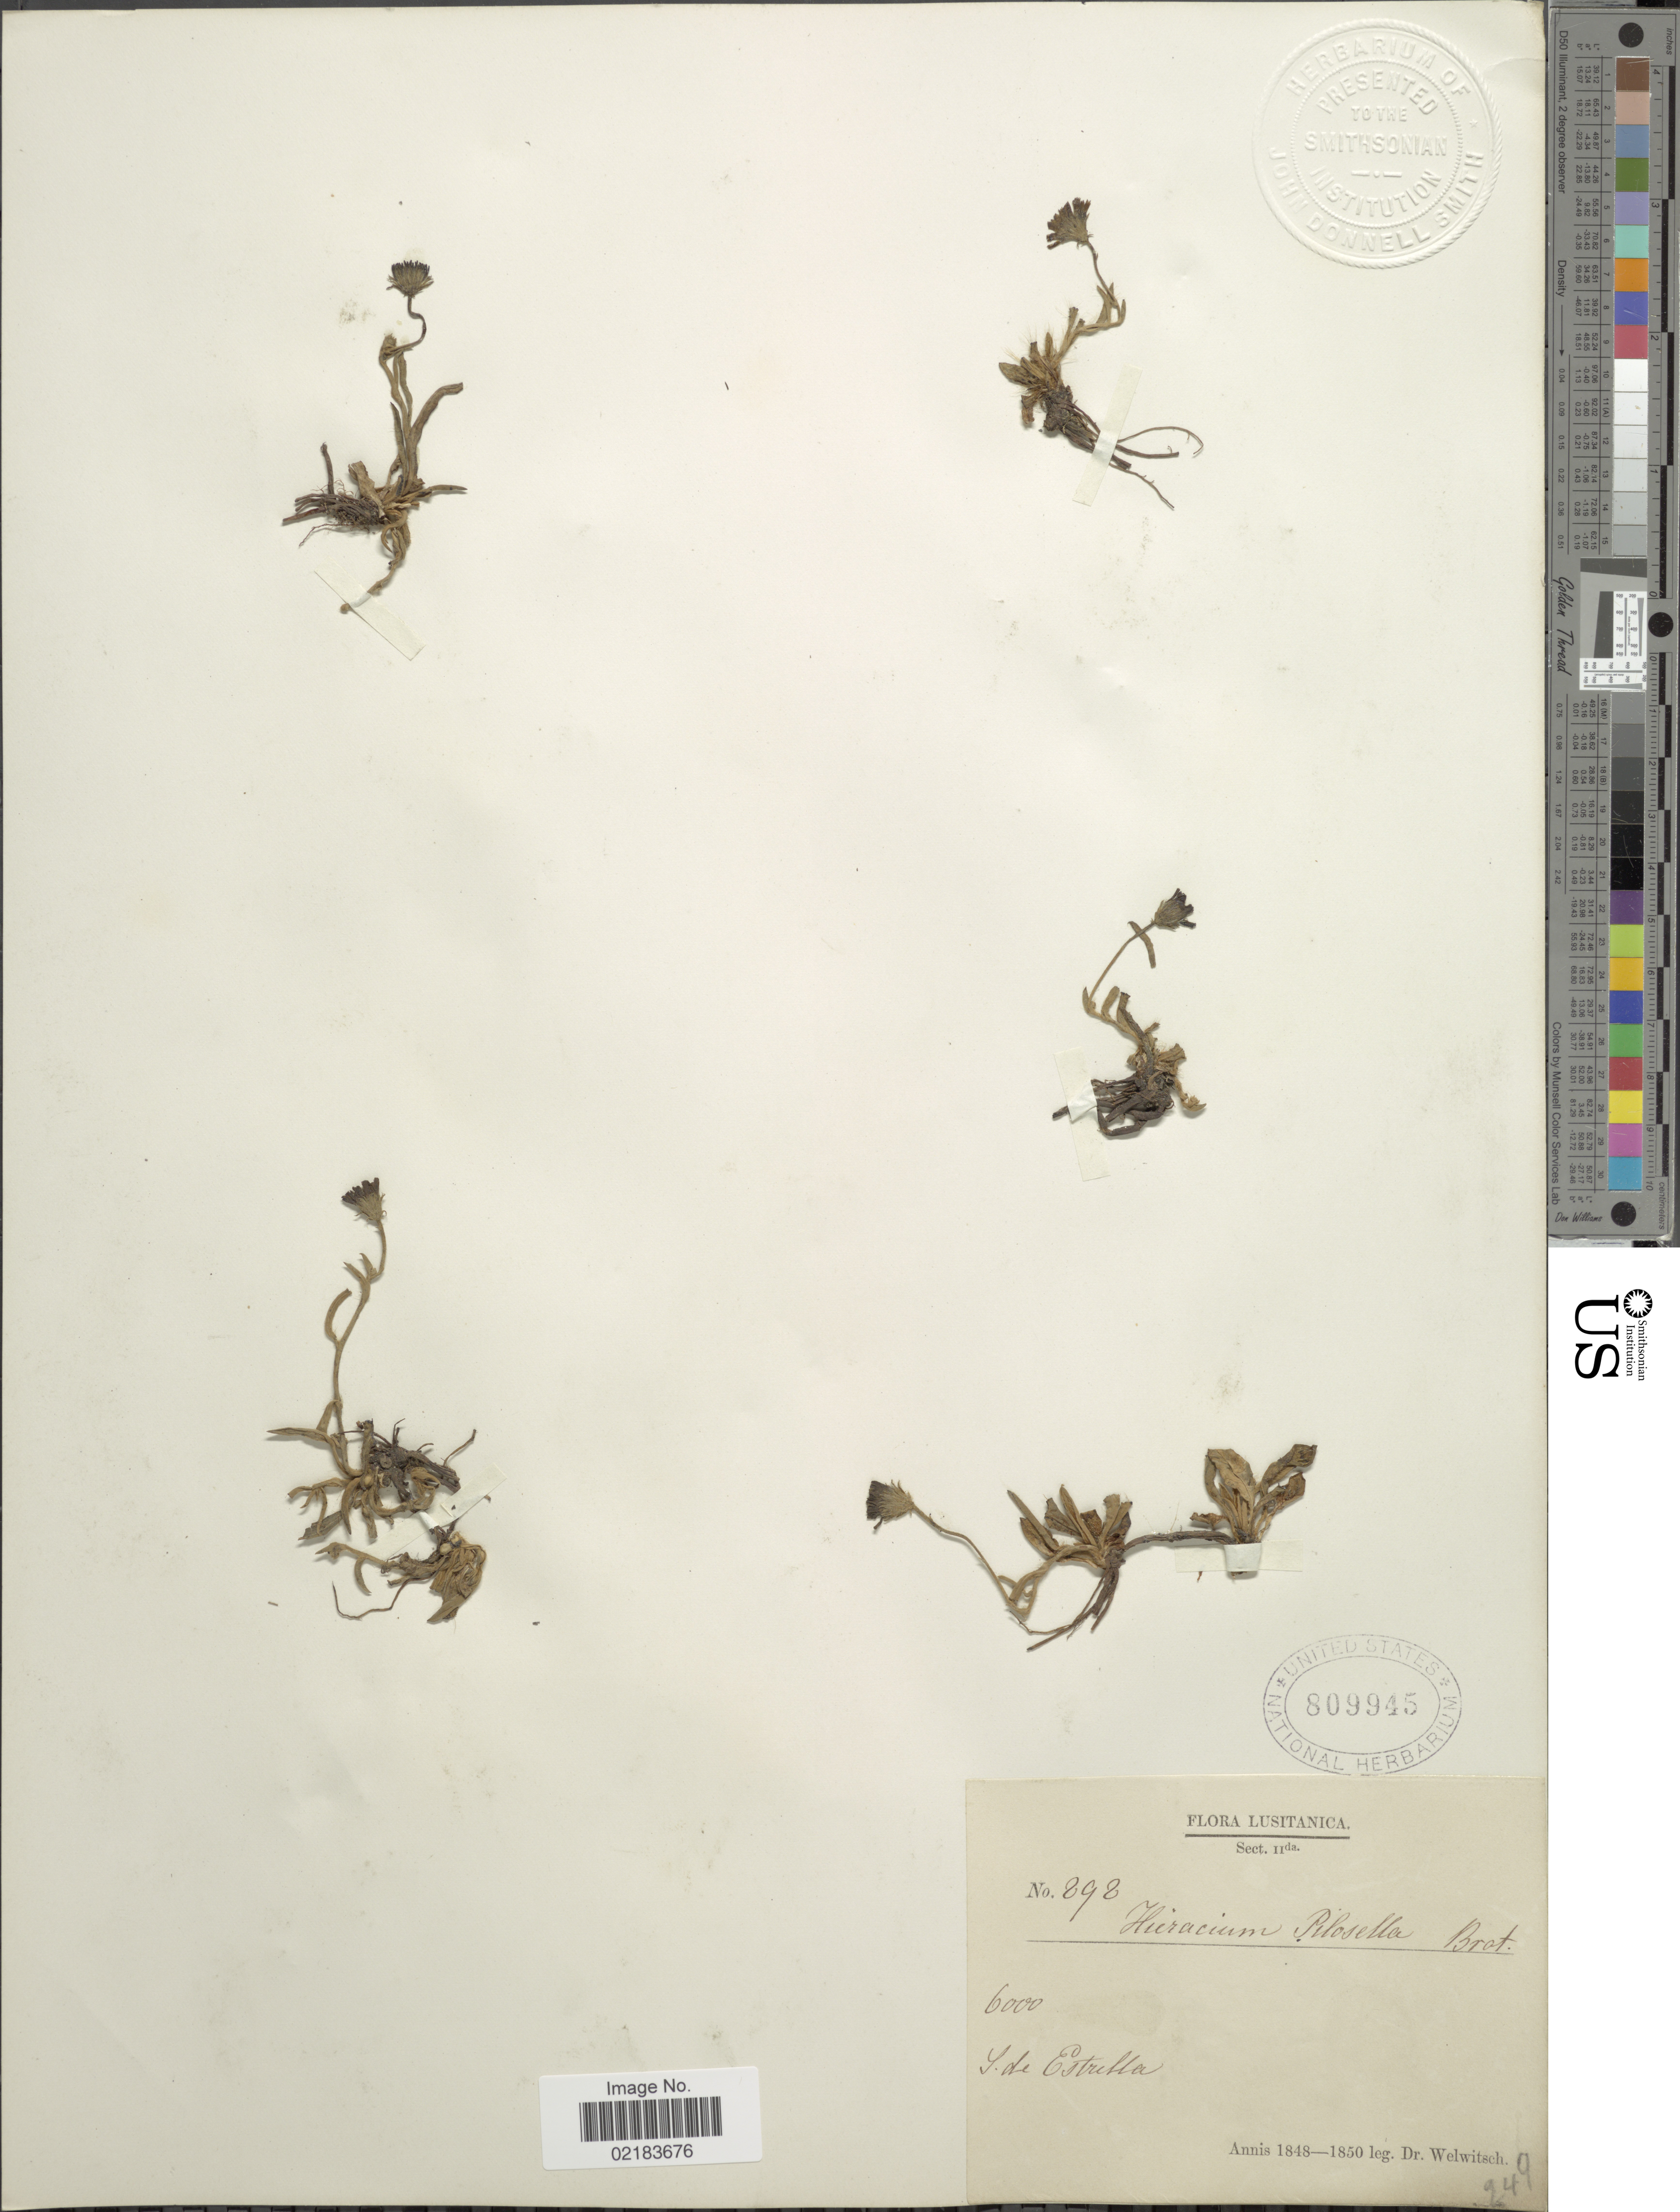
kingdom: Plantae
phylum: Tracheophyta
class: Magnoliopsida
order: Asterales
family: Asteraceae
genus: Pilosella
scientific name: Pilosella officinarum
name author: Vaill.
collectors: -. Welwitsch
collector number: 898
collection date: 1848/1850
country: Portugal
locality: Lusitanica. S. de Estrelta. [interpreted]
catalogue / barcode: US 809945